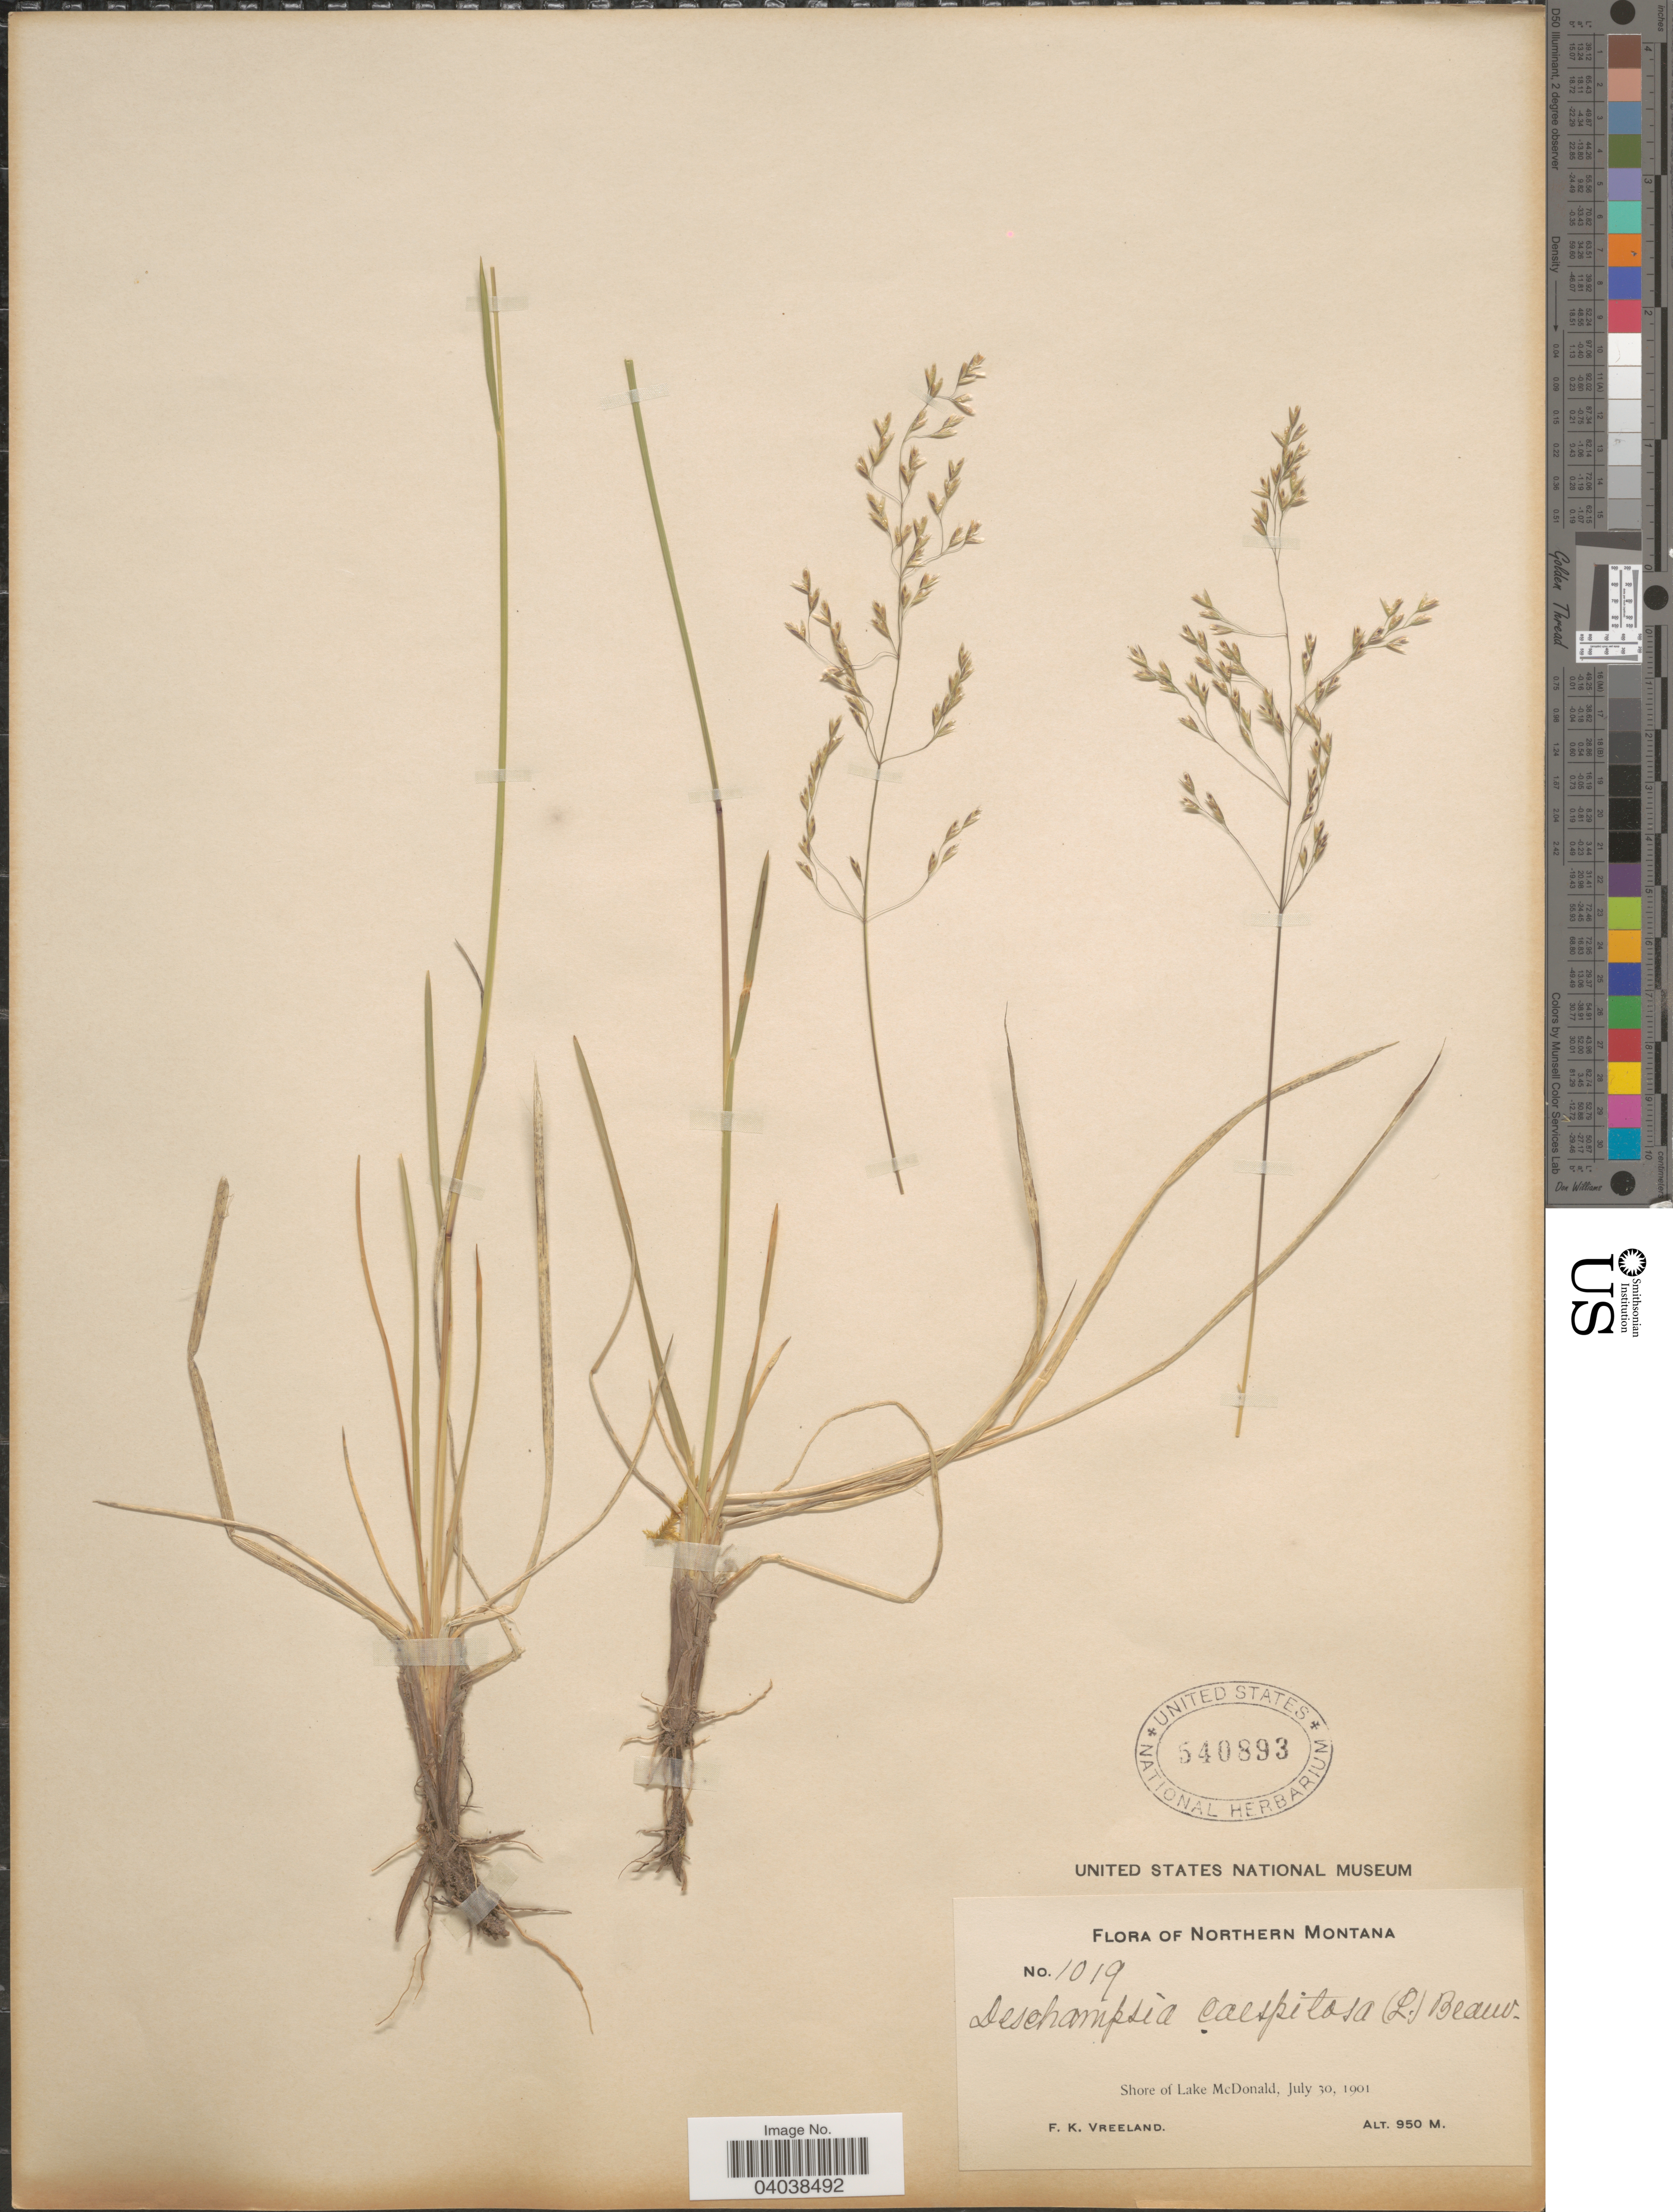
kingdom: Plantae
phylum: Tracheophyta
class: Liliopsida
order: Poales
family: Poaceae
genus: Deschampsia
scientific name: Deschampsia cespitosa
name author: (L.) P. Beauv.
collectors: F. Vreeland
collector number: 1019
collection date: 1901-07-30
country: United States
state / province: Montana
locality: Northern Montana. Shore of Lake McDonald.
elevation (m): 950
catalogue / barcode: US 540893